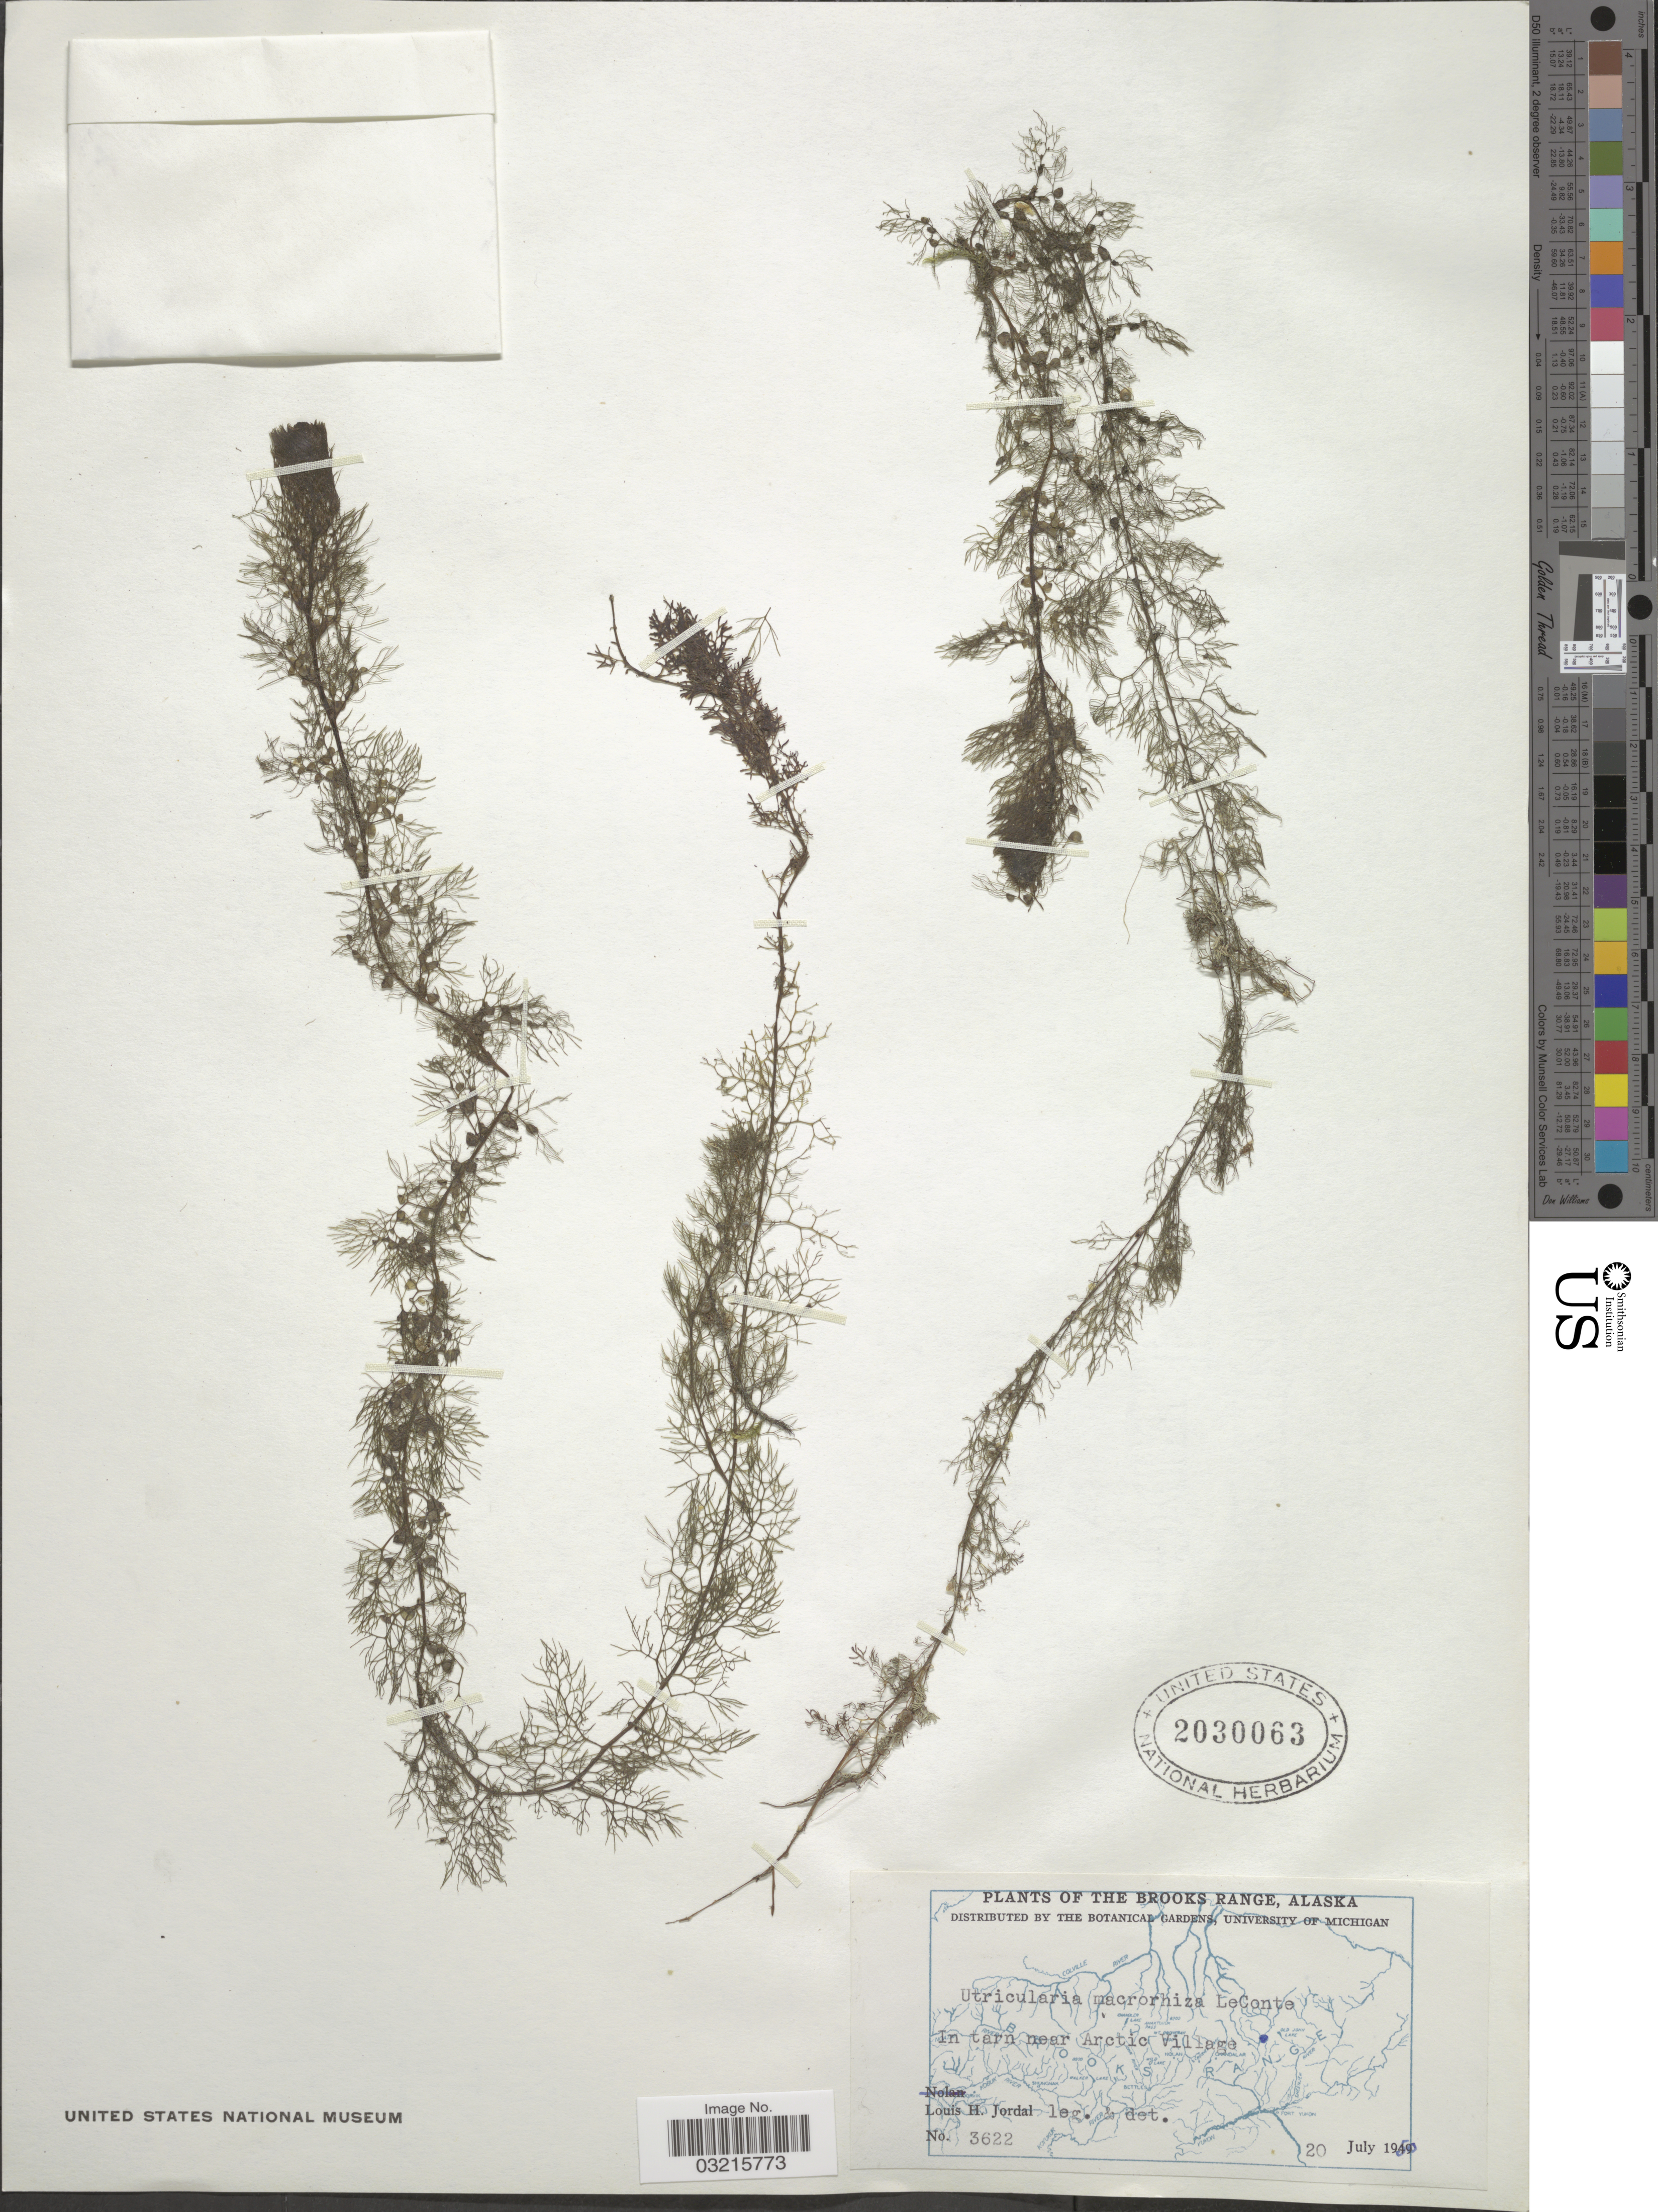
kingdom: Plantae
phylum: Tracheophyta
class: Magnoliopsida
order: Lamiales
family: Lentibulariaceae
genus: Utricularia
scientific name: Utricularia vulgaris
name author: L.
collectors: L. Jordal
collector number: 3622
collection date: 1950-07-20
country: United States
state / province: Alaska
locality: The Brooks Range. In tarn near Arctic Village.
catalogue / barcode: US 2030063